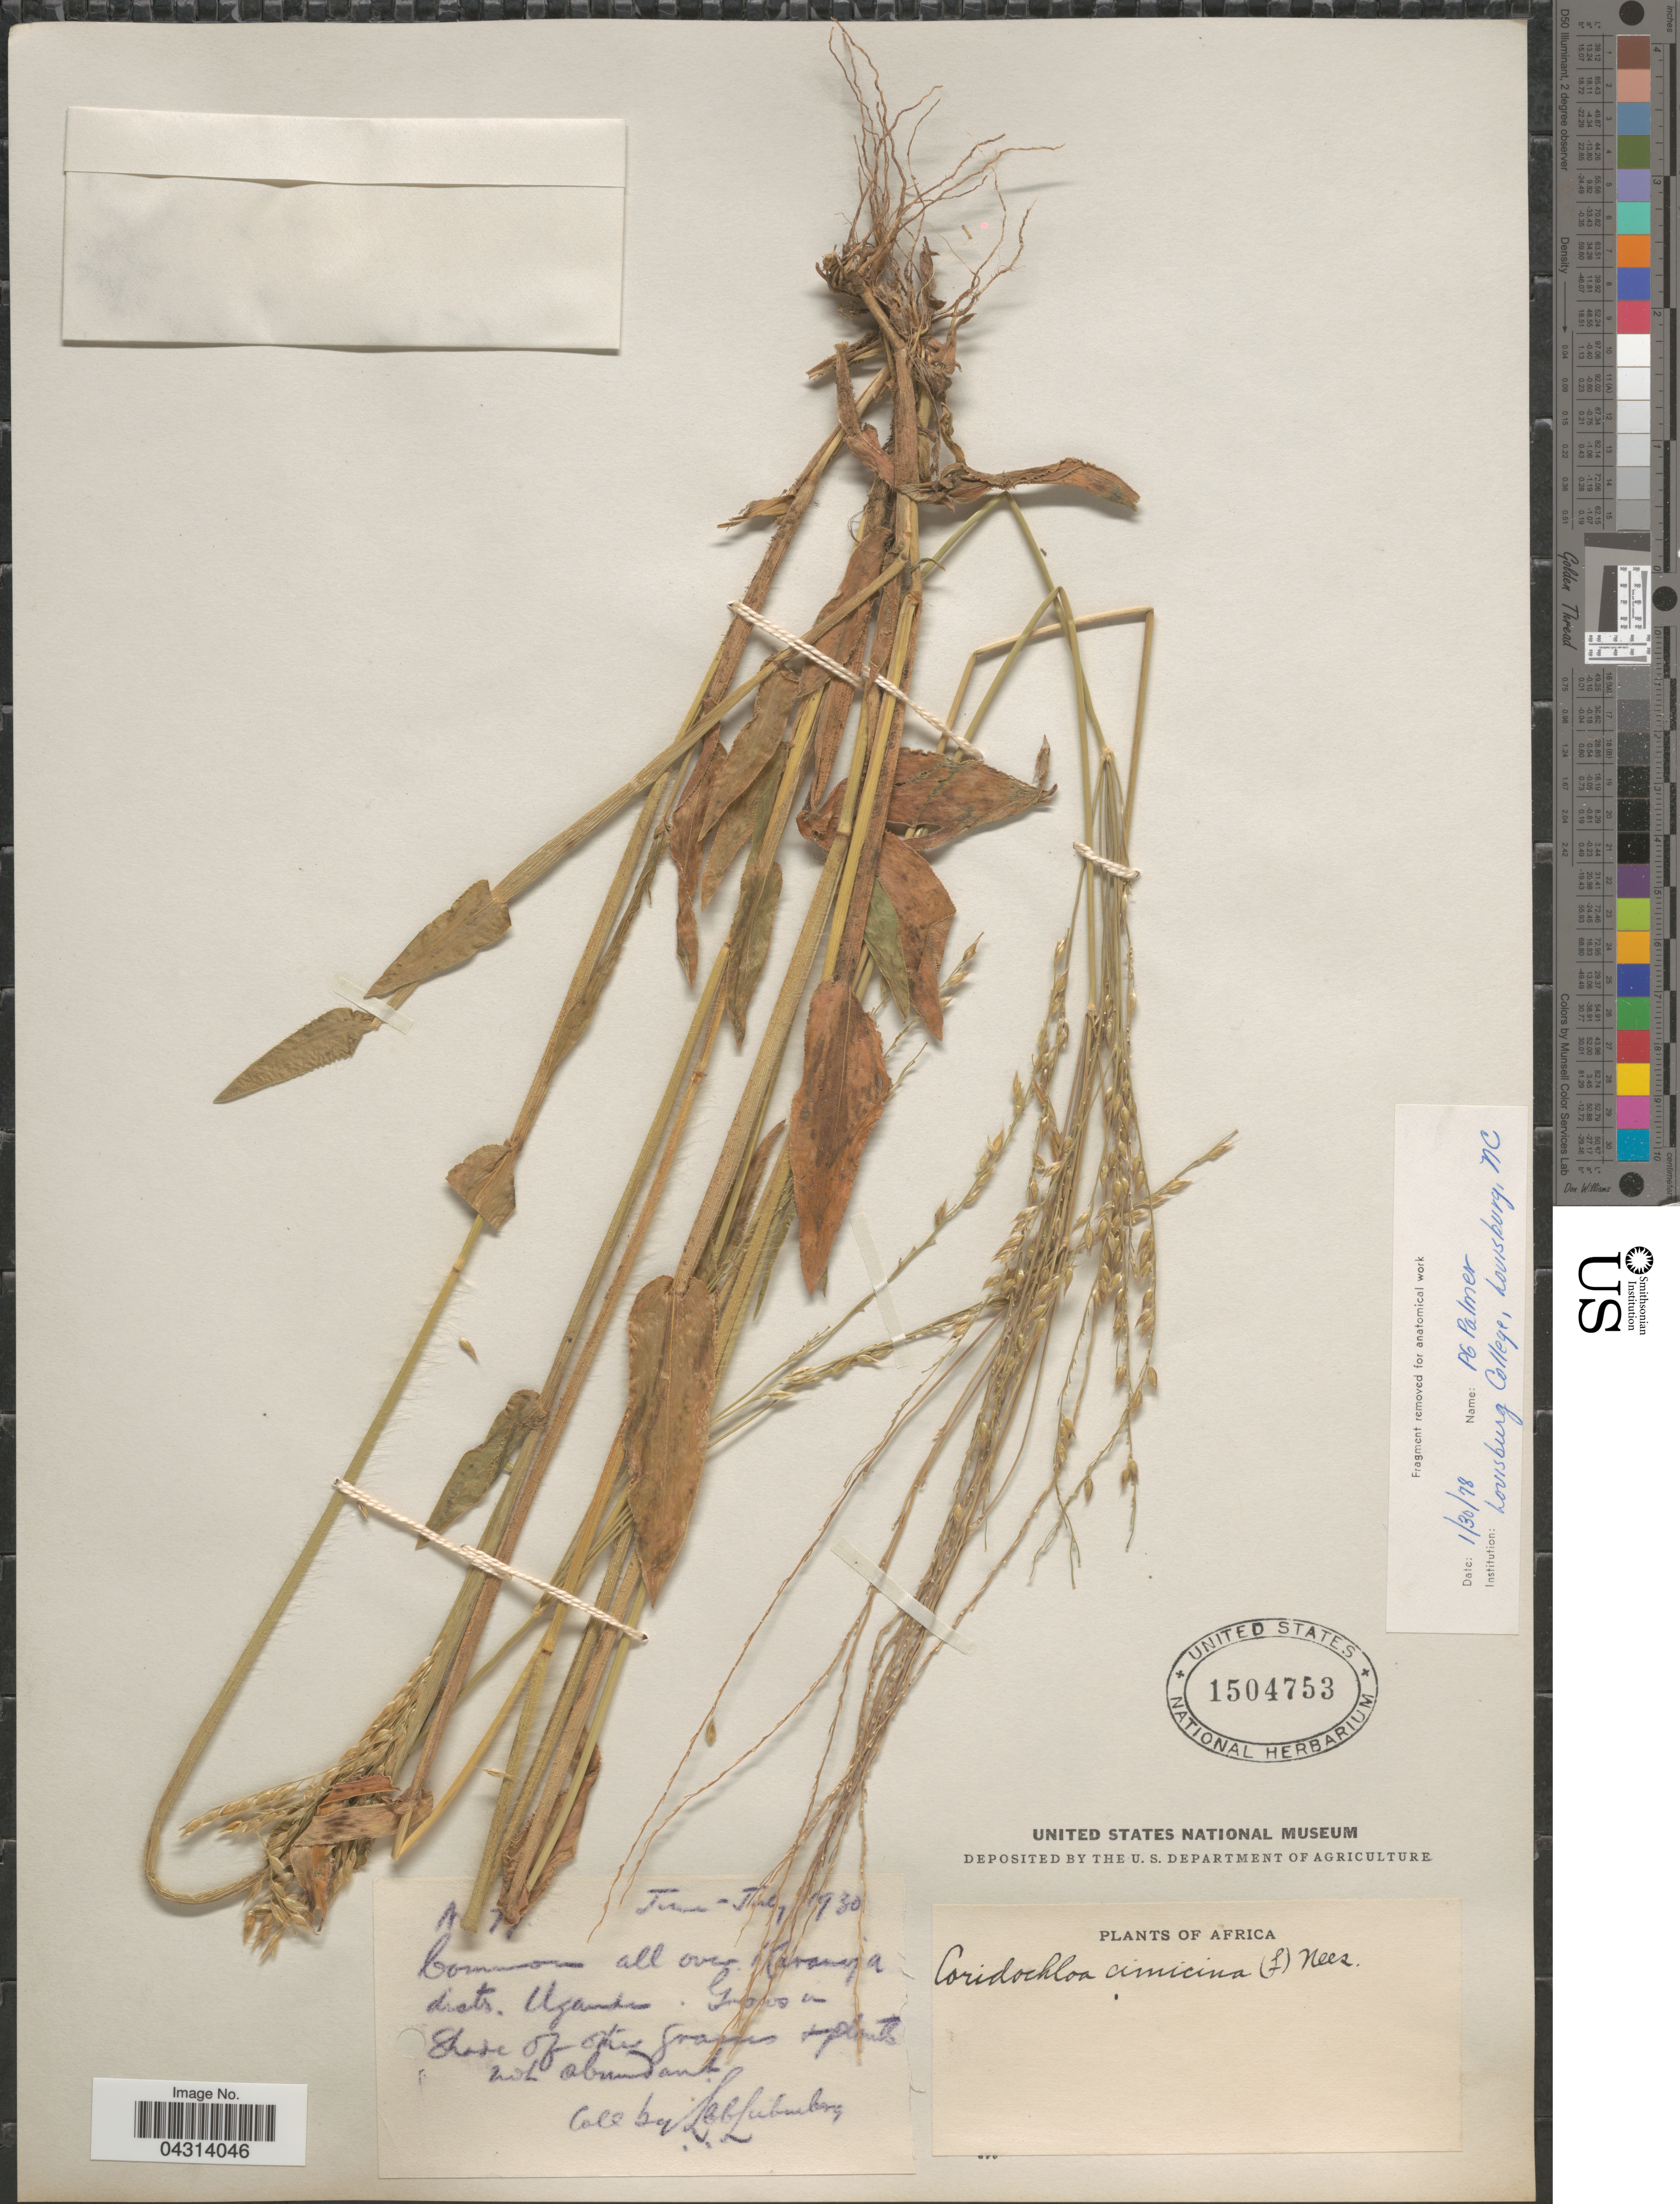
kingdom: Plantae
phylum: Tracheophyta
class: Liliopsida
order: Poales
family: Poaceae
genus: Alloteropsis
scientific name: Alloteropsis cimicina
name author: (L.) Stapf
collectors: L. Liebenberg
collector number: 7!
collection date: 1930-06/1930-07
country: Uganda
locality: Common all over Karanja distr. Uganda.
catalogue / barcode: US 1504753